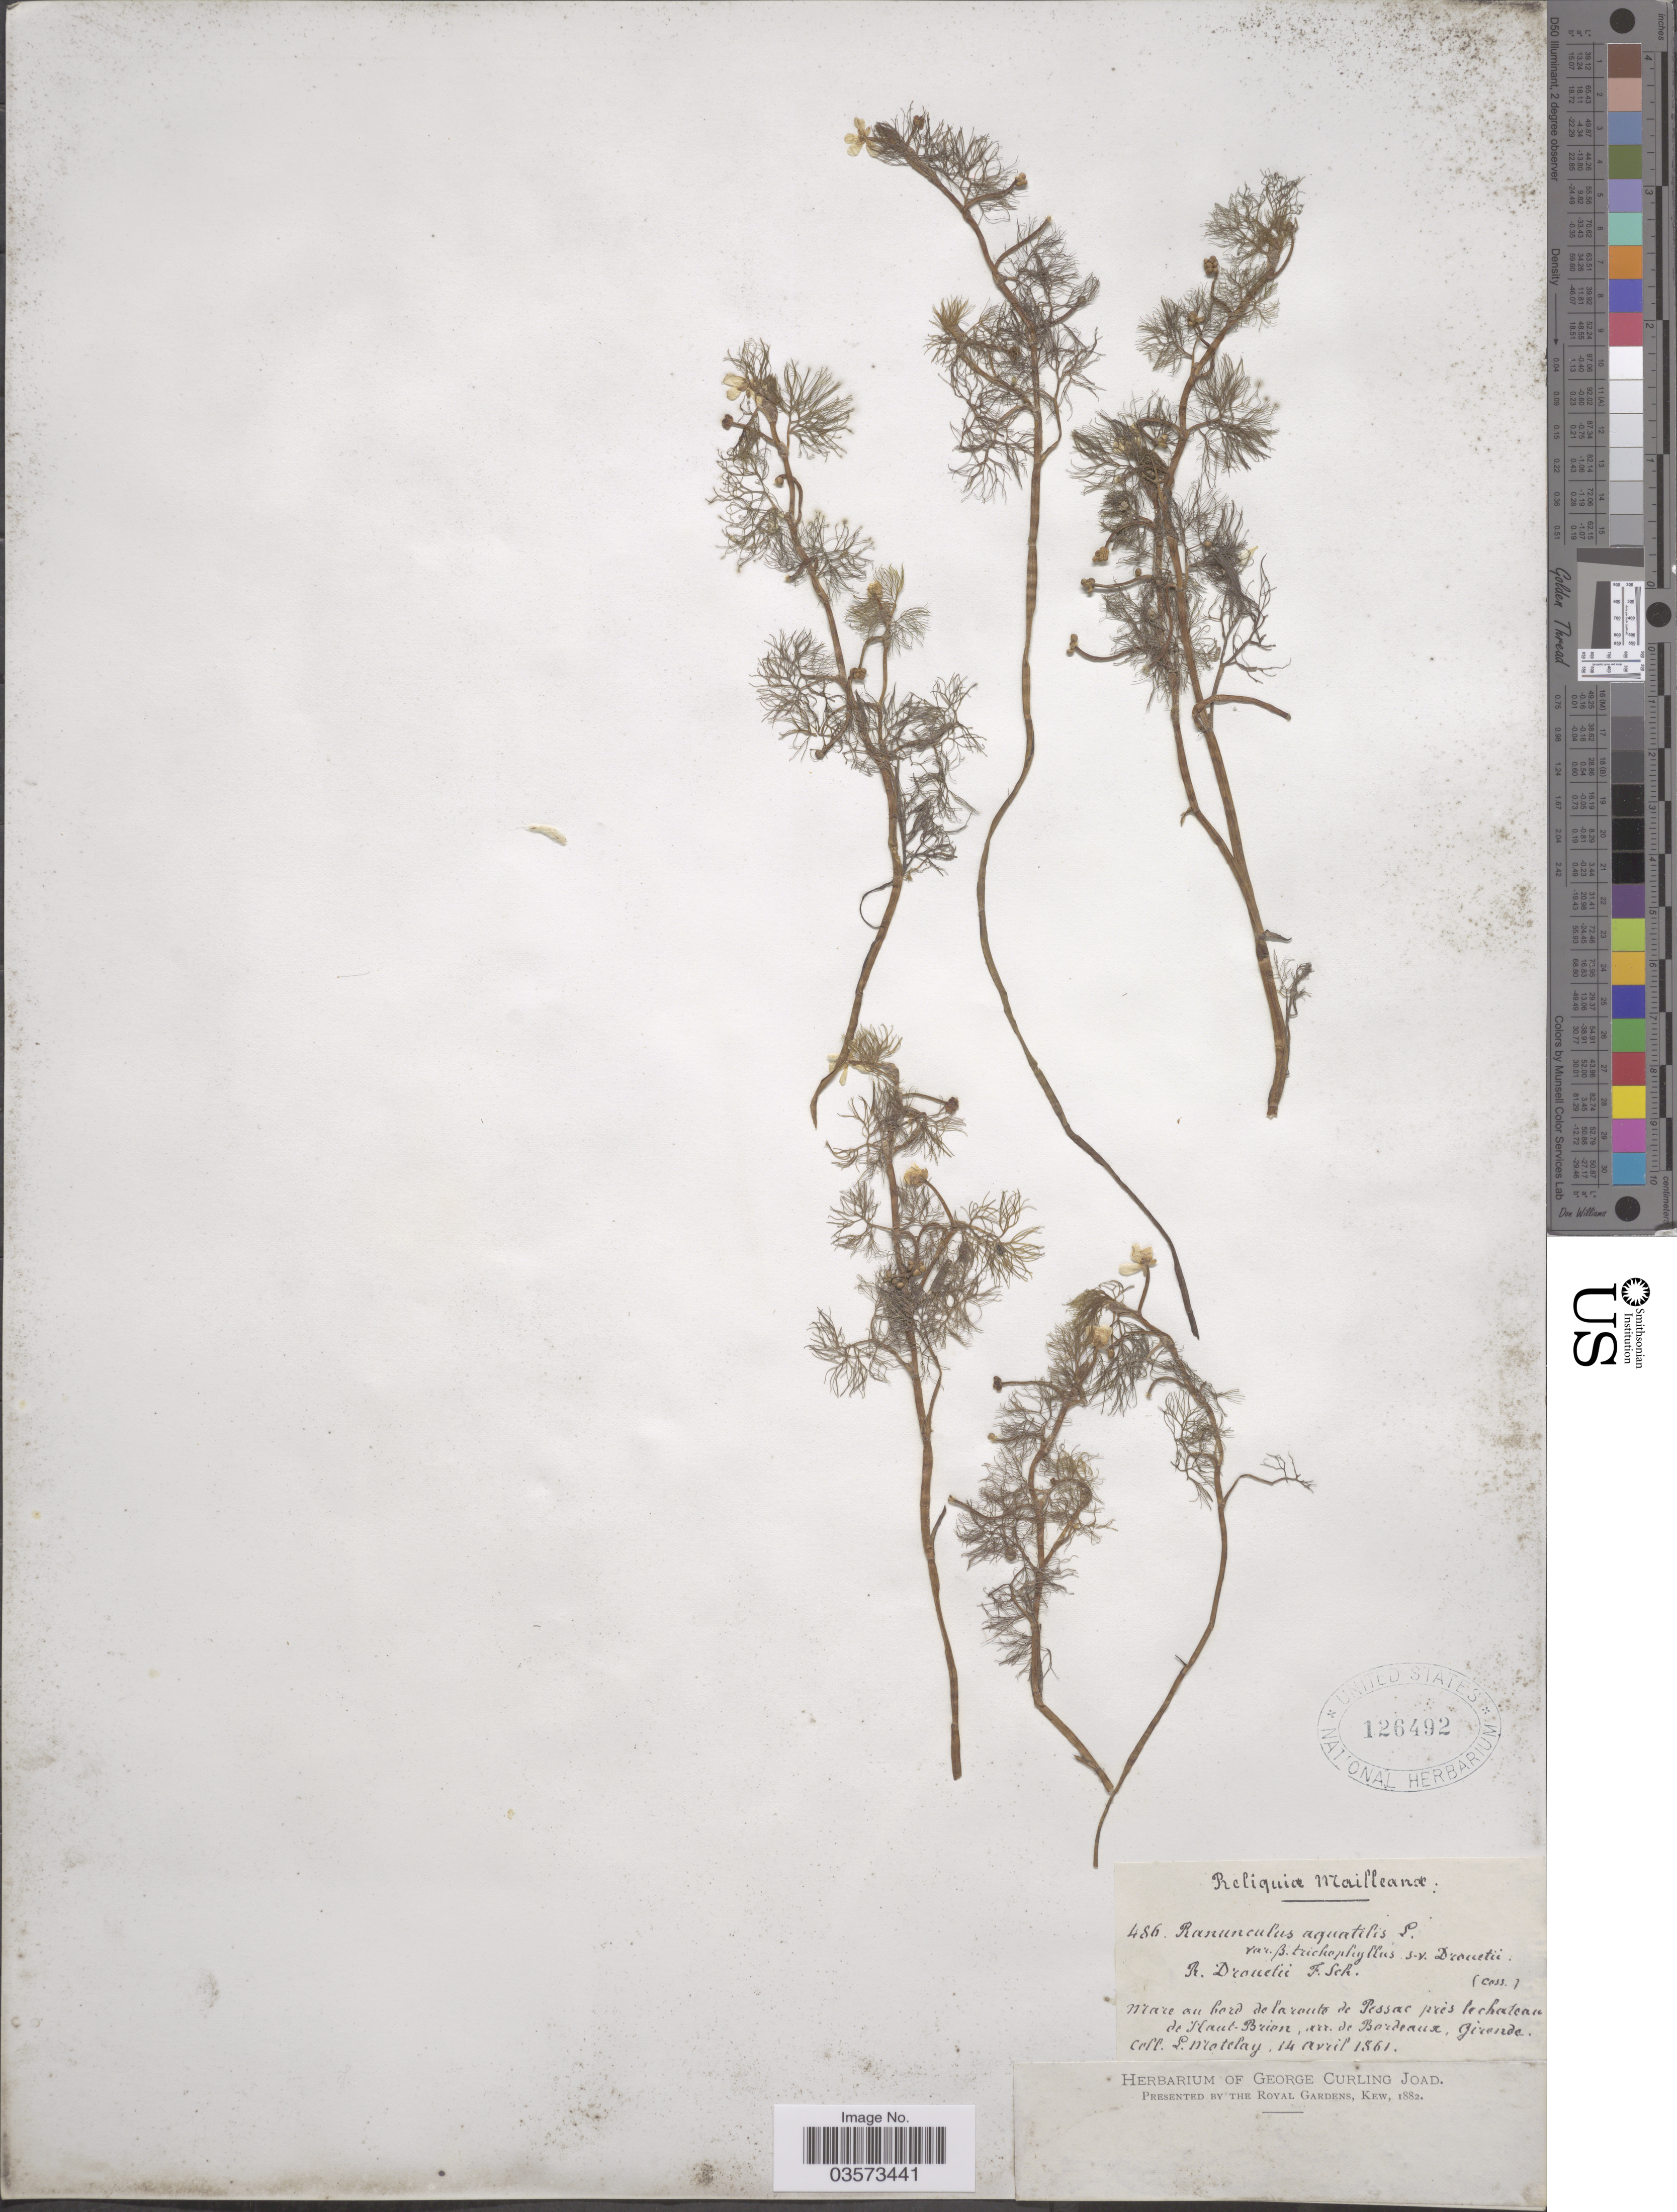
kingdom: Plantae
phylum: Tracheophyta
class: Magnoliopsida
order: Ranunculales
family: Ranunculaceae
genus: Ranunculus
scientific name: Ranunculus aquatilis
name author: L.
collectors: L. Motelay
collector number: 486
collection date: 1861-04-14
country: France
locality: Mare au bord de la route de Pessac pres lechateau de Haut-Brien, aux de Bordeaux, Gironde.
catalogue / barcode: US 126492